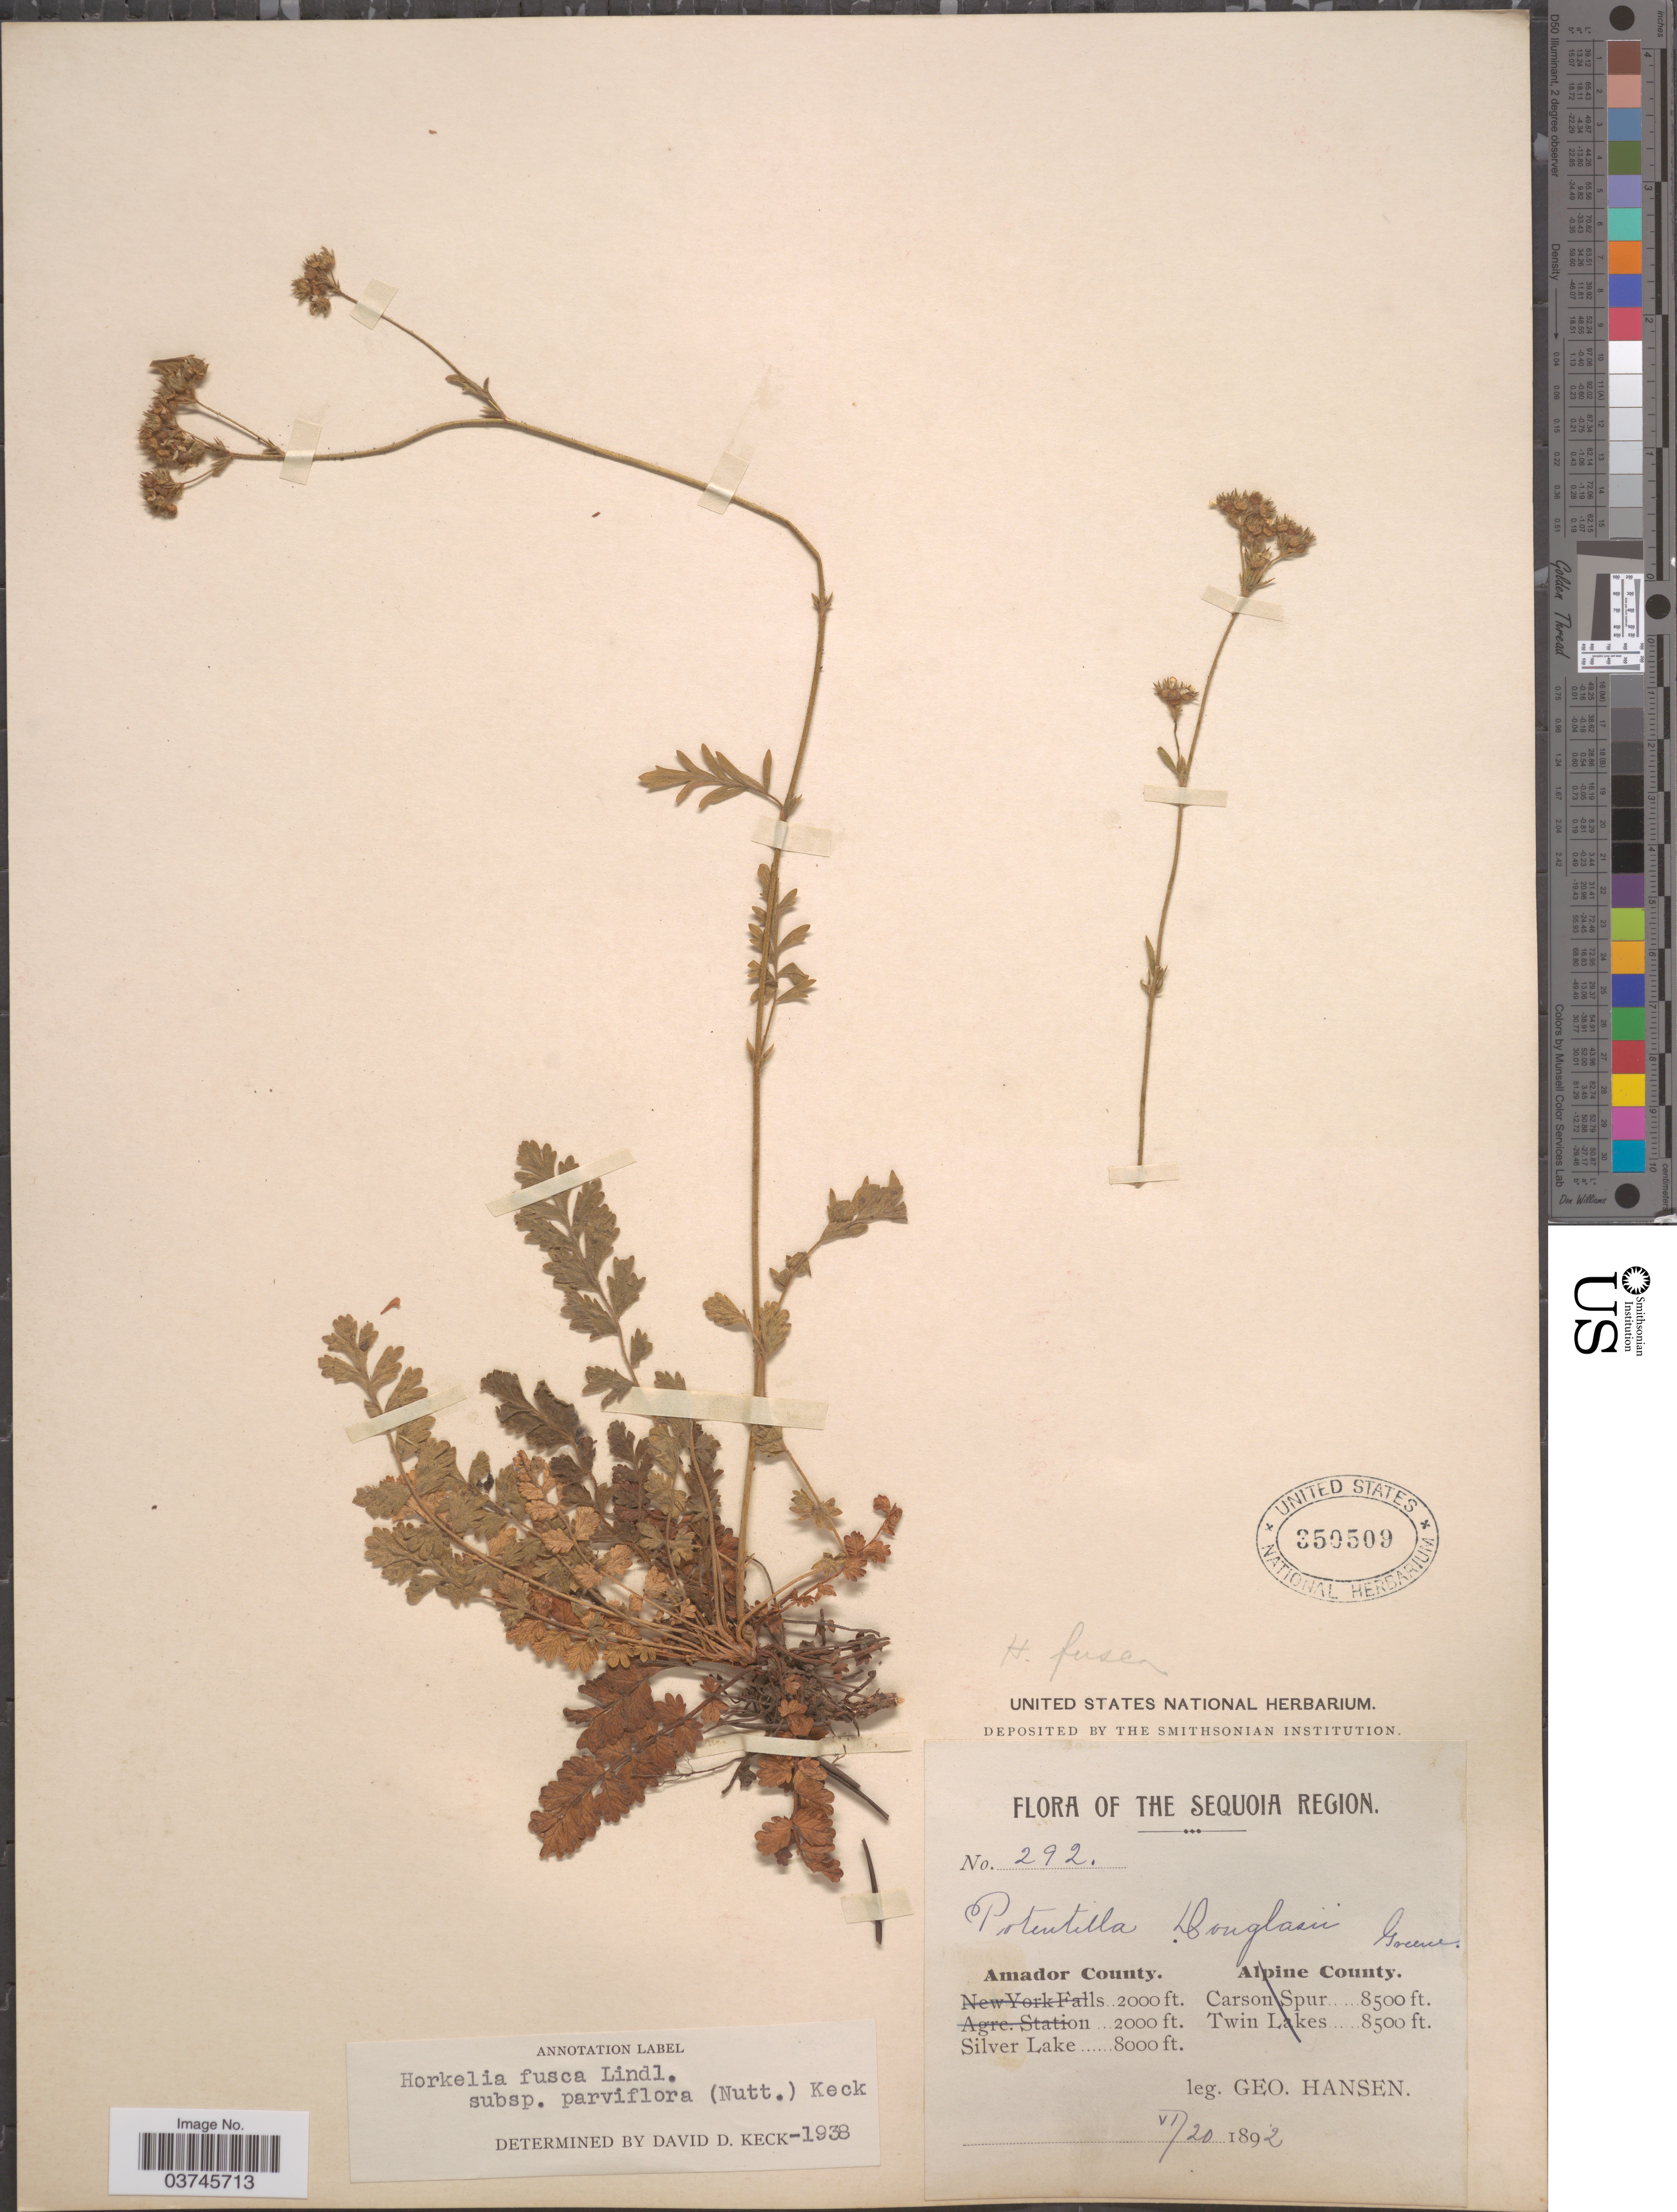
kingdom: Plantae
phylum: Tracheophyta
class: Magnoliopsida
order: Rosales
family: Rosaceae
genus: Potentilla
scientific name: Potentilla douglasii var. parviflora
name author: (Nutt. ex Hook. & Arn.) J.T. Howell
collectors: G. Hansen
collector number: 292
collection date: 1892-06-20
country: United States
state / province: California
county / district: Amador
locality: Sequoia Region. Amador County. Silver Lake.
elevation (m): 2438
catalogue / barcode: US 350509